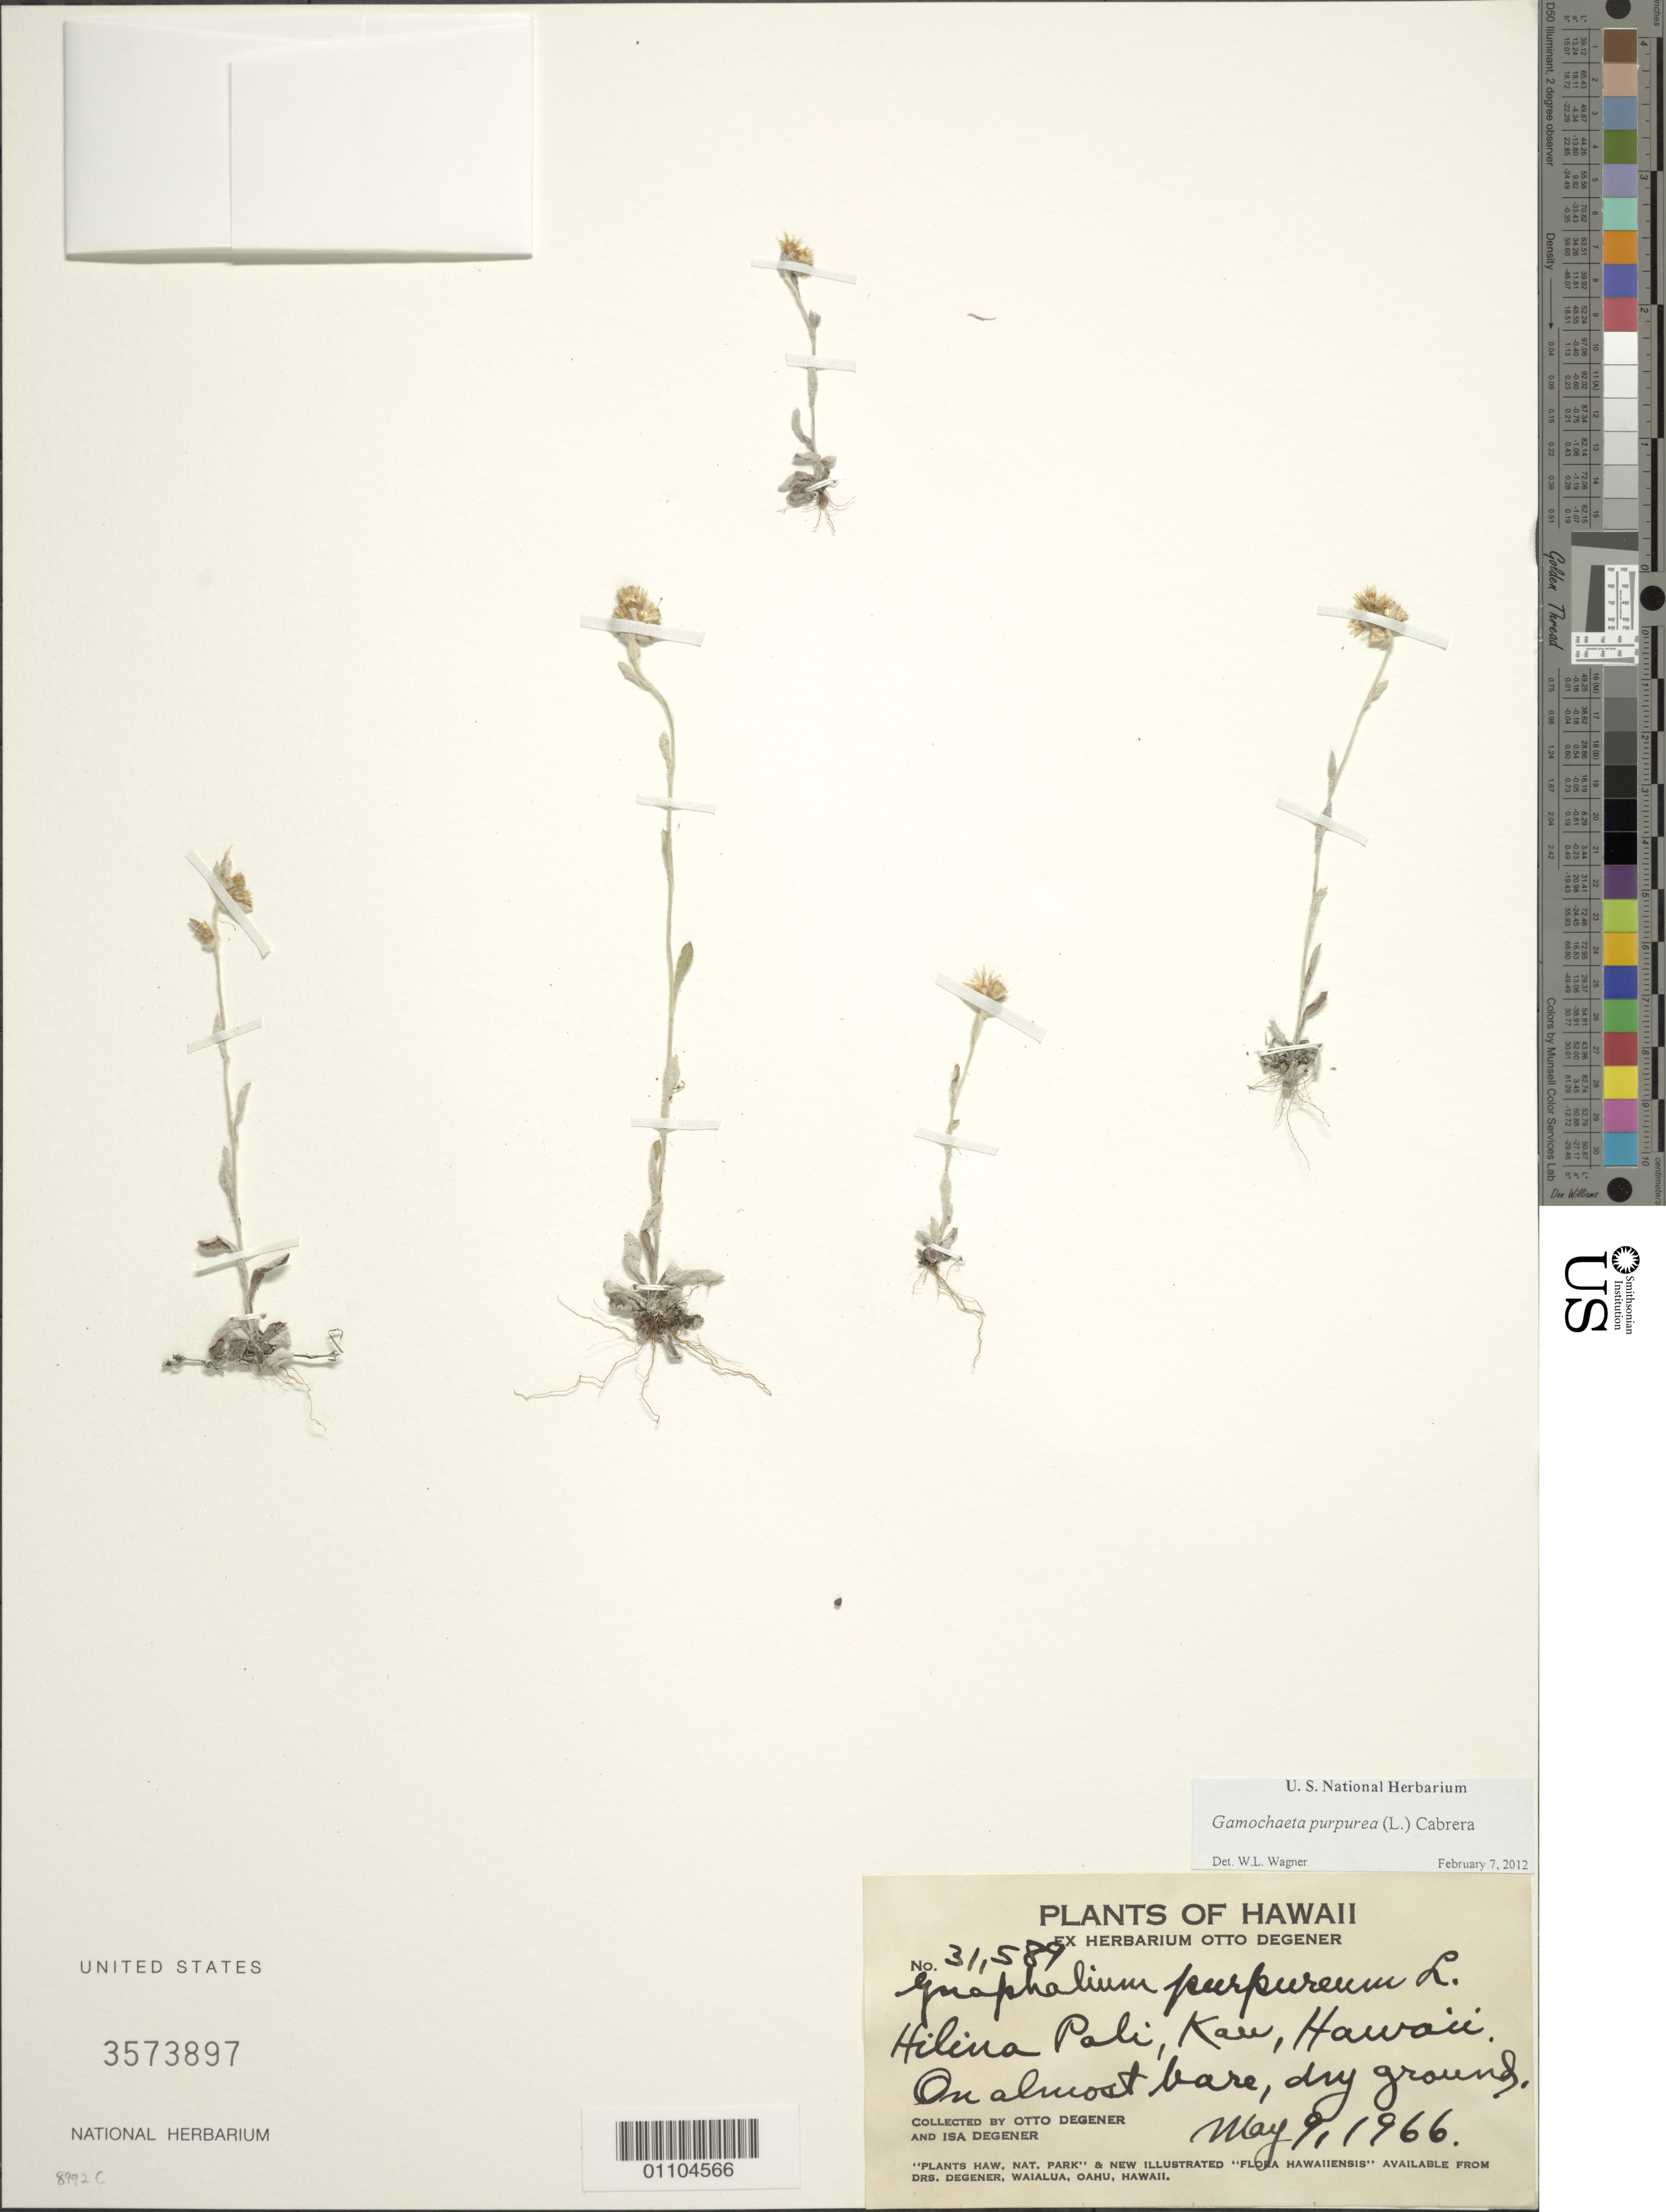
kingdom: Plantae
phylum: Tracheophyta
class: Magnoliopsida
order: Asterales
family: Asteraceae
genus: Gamochaeta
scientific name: Gamochaeta purpurea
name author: (L.) Cabrera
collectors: O. Degener & I. Degener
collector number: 31589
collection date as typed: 9 May 1966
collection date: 1966-05-09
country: United States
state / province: Hawaii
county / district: Hawaii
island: Hawaii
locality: Hilina Pali, Kau.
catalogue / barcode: US 3573897